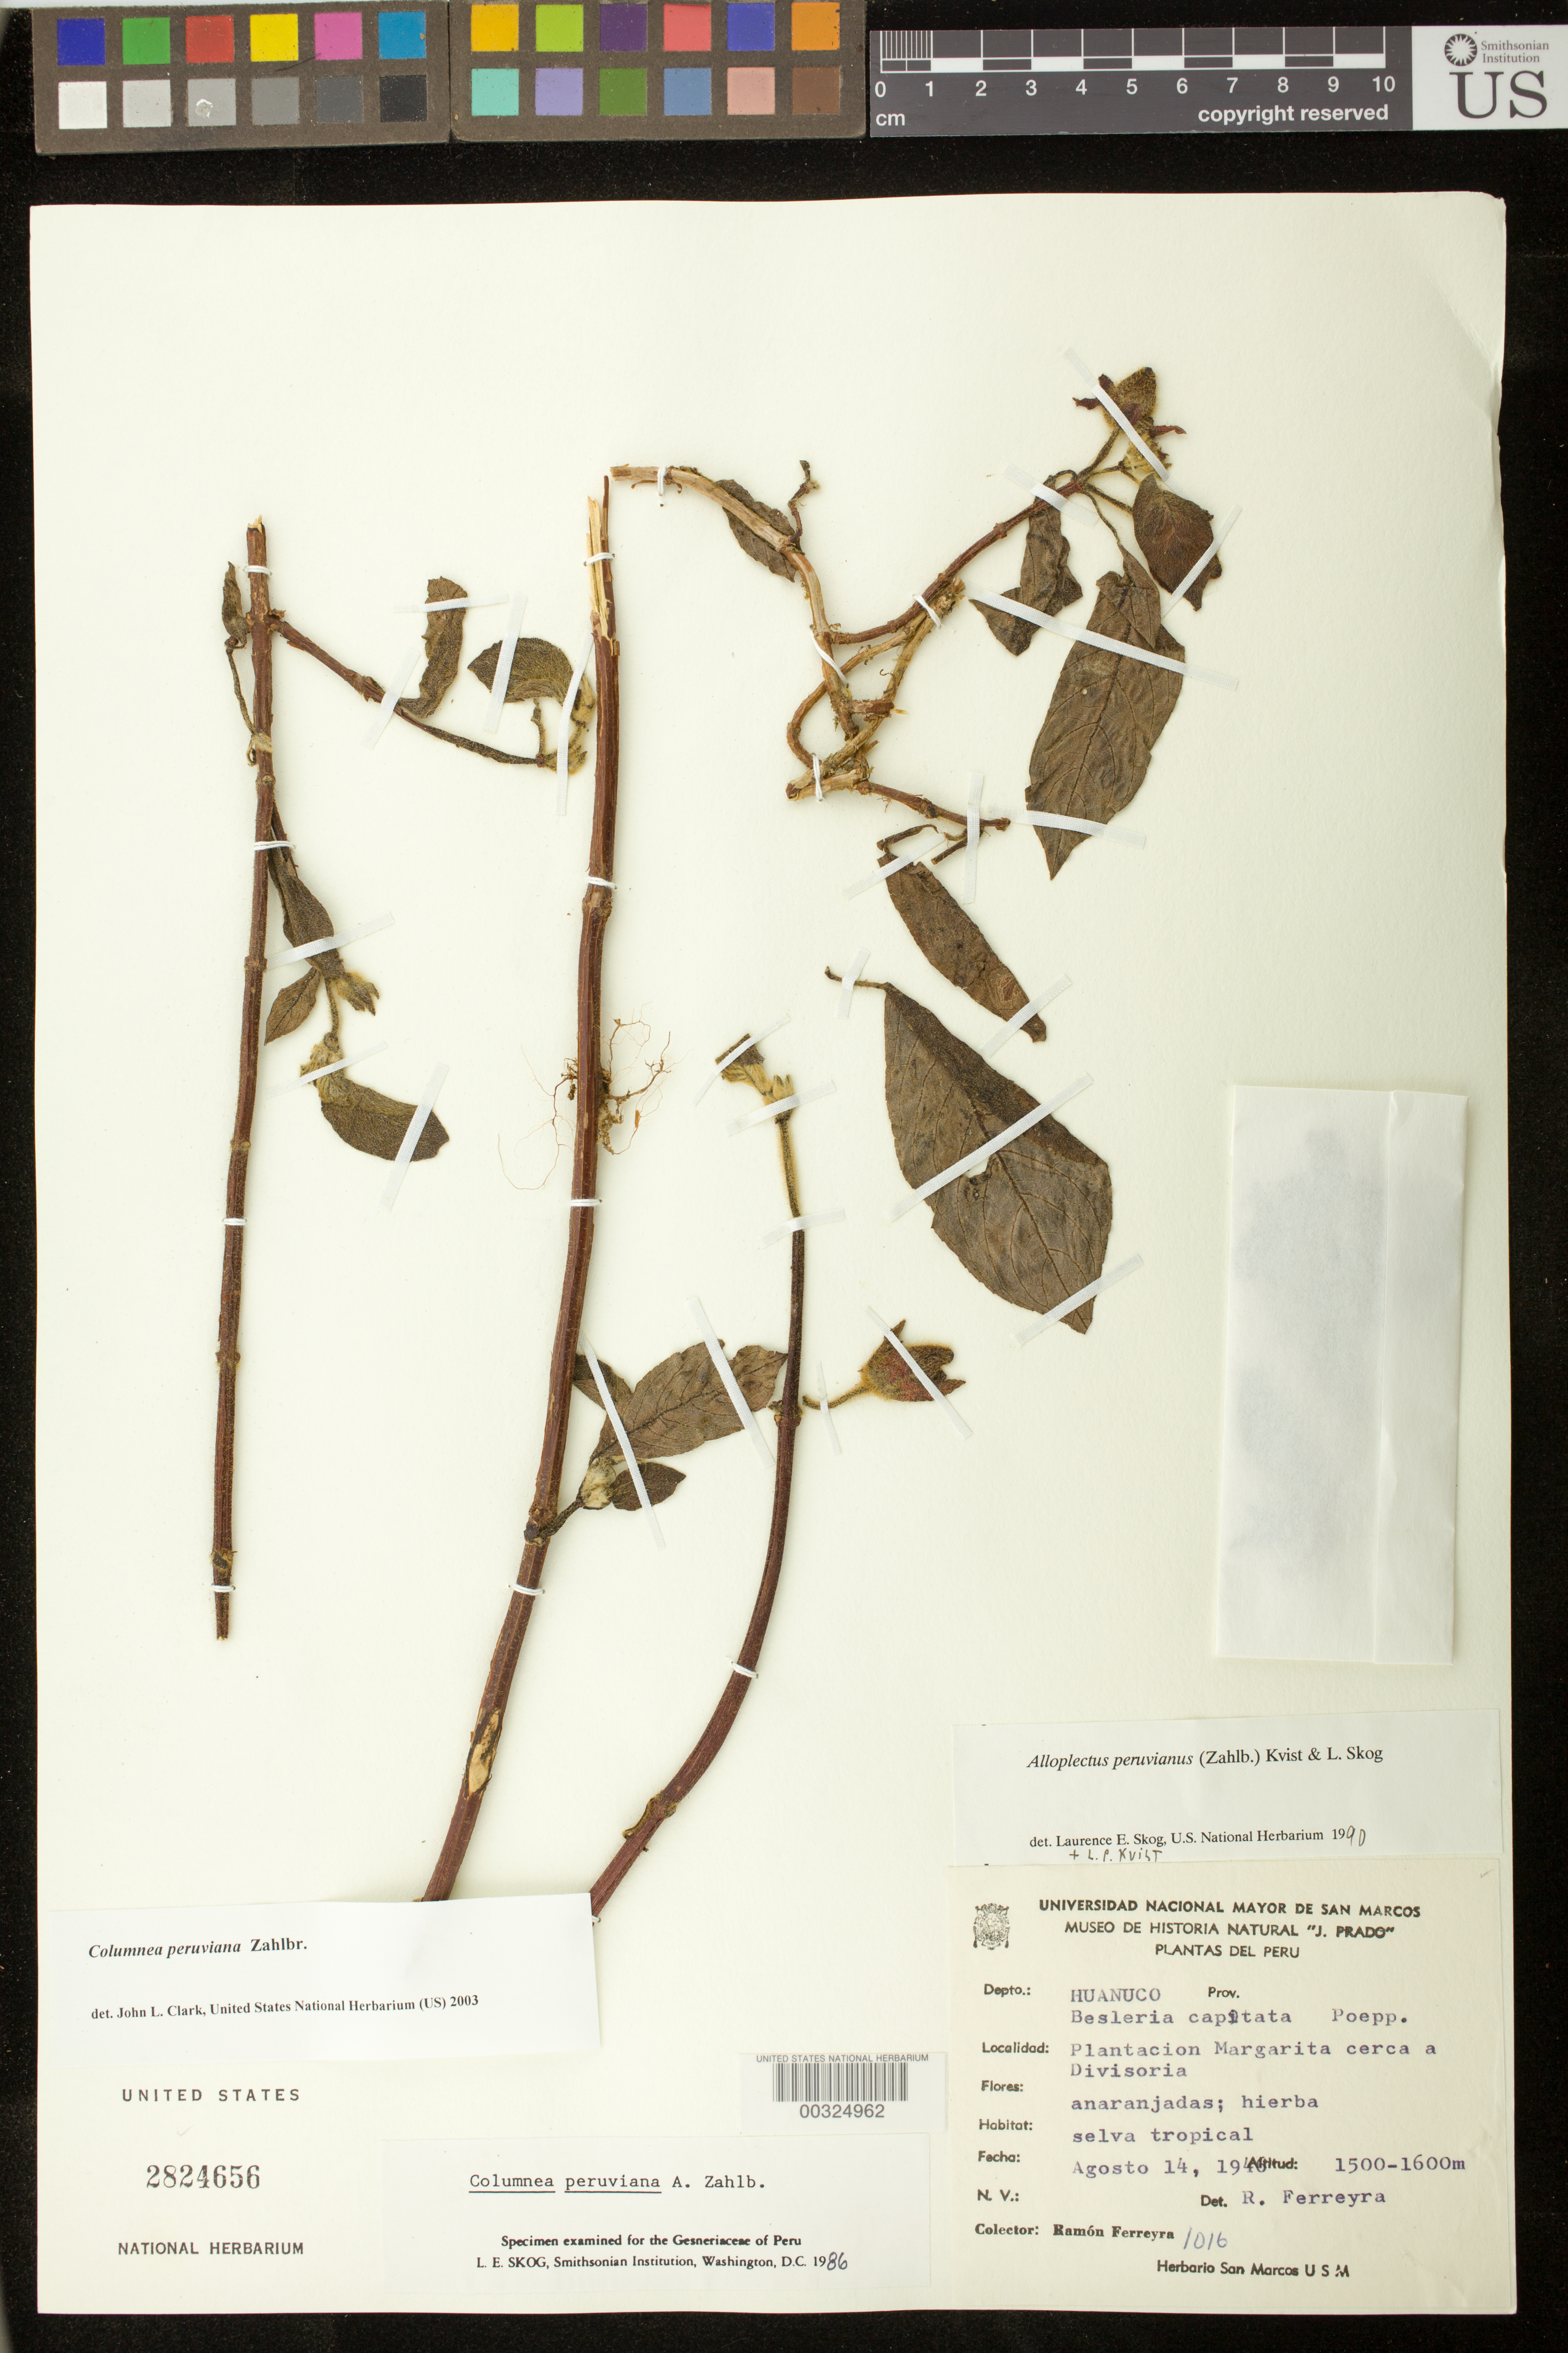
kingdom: Plantae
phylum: Tracheophyta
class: Magnoliopsida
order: Lamiales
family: Gesneriaceae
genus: Columnea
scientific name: Columnea peruviana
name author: Zahlbr.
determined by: Clark, J. L., (SEL), The Marie Selby Botanical Garden (UNITED STATES)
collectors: R. A. Ferreyra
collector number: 1016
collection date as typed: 14 Aug 1946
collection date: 1946-08-14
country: Peru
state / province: Huánuco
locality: Plantacion Margarita cerca a Divisoria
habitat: Selva tropical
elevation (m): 1500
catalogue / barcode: US 2824656